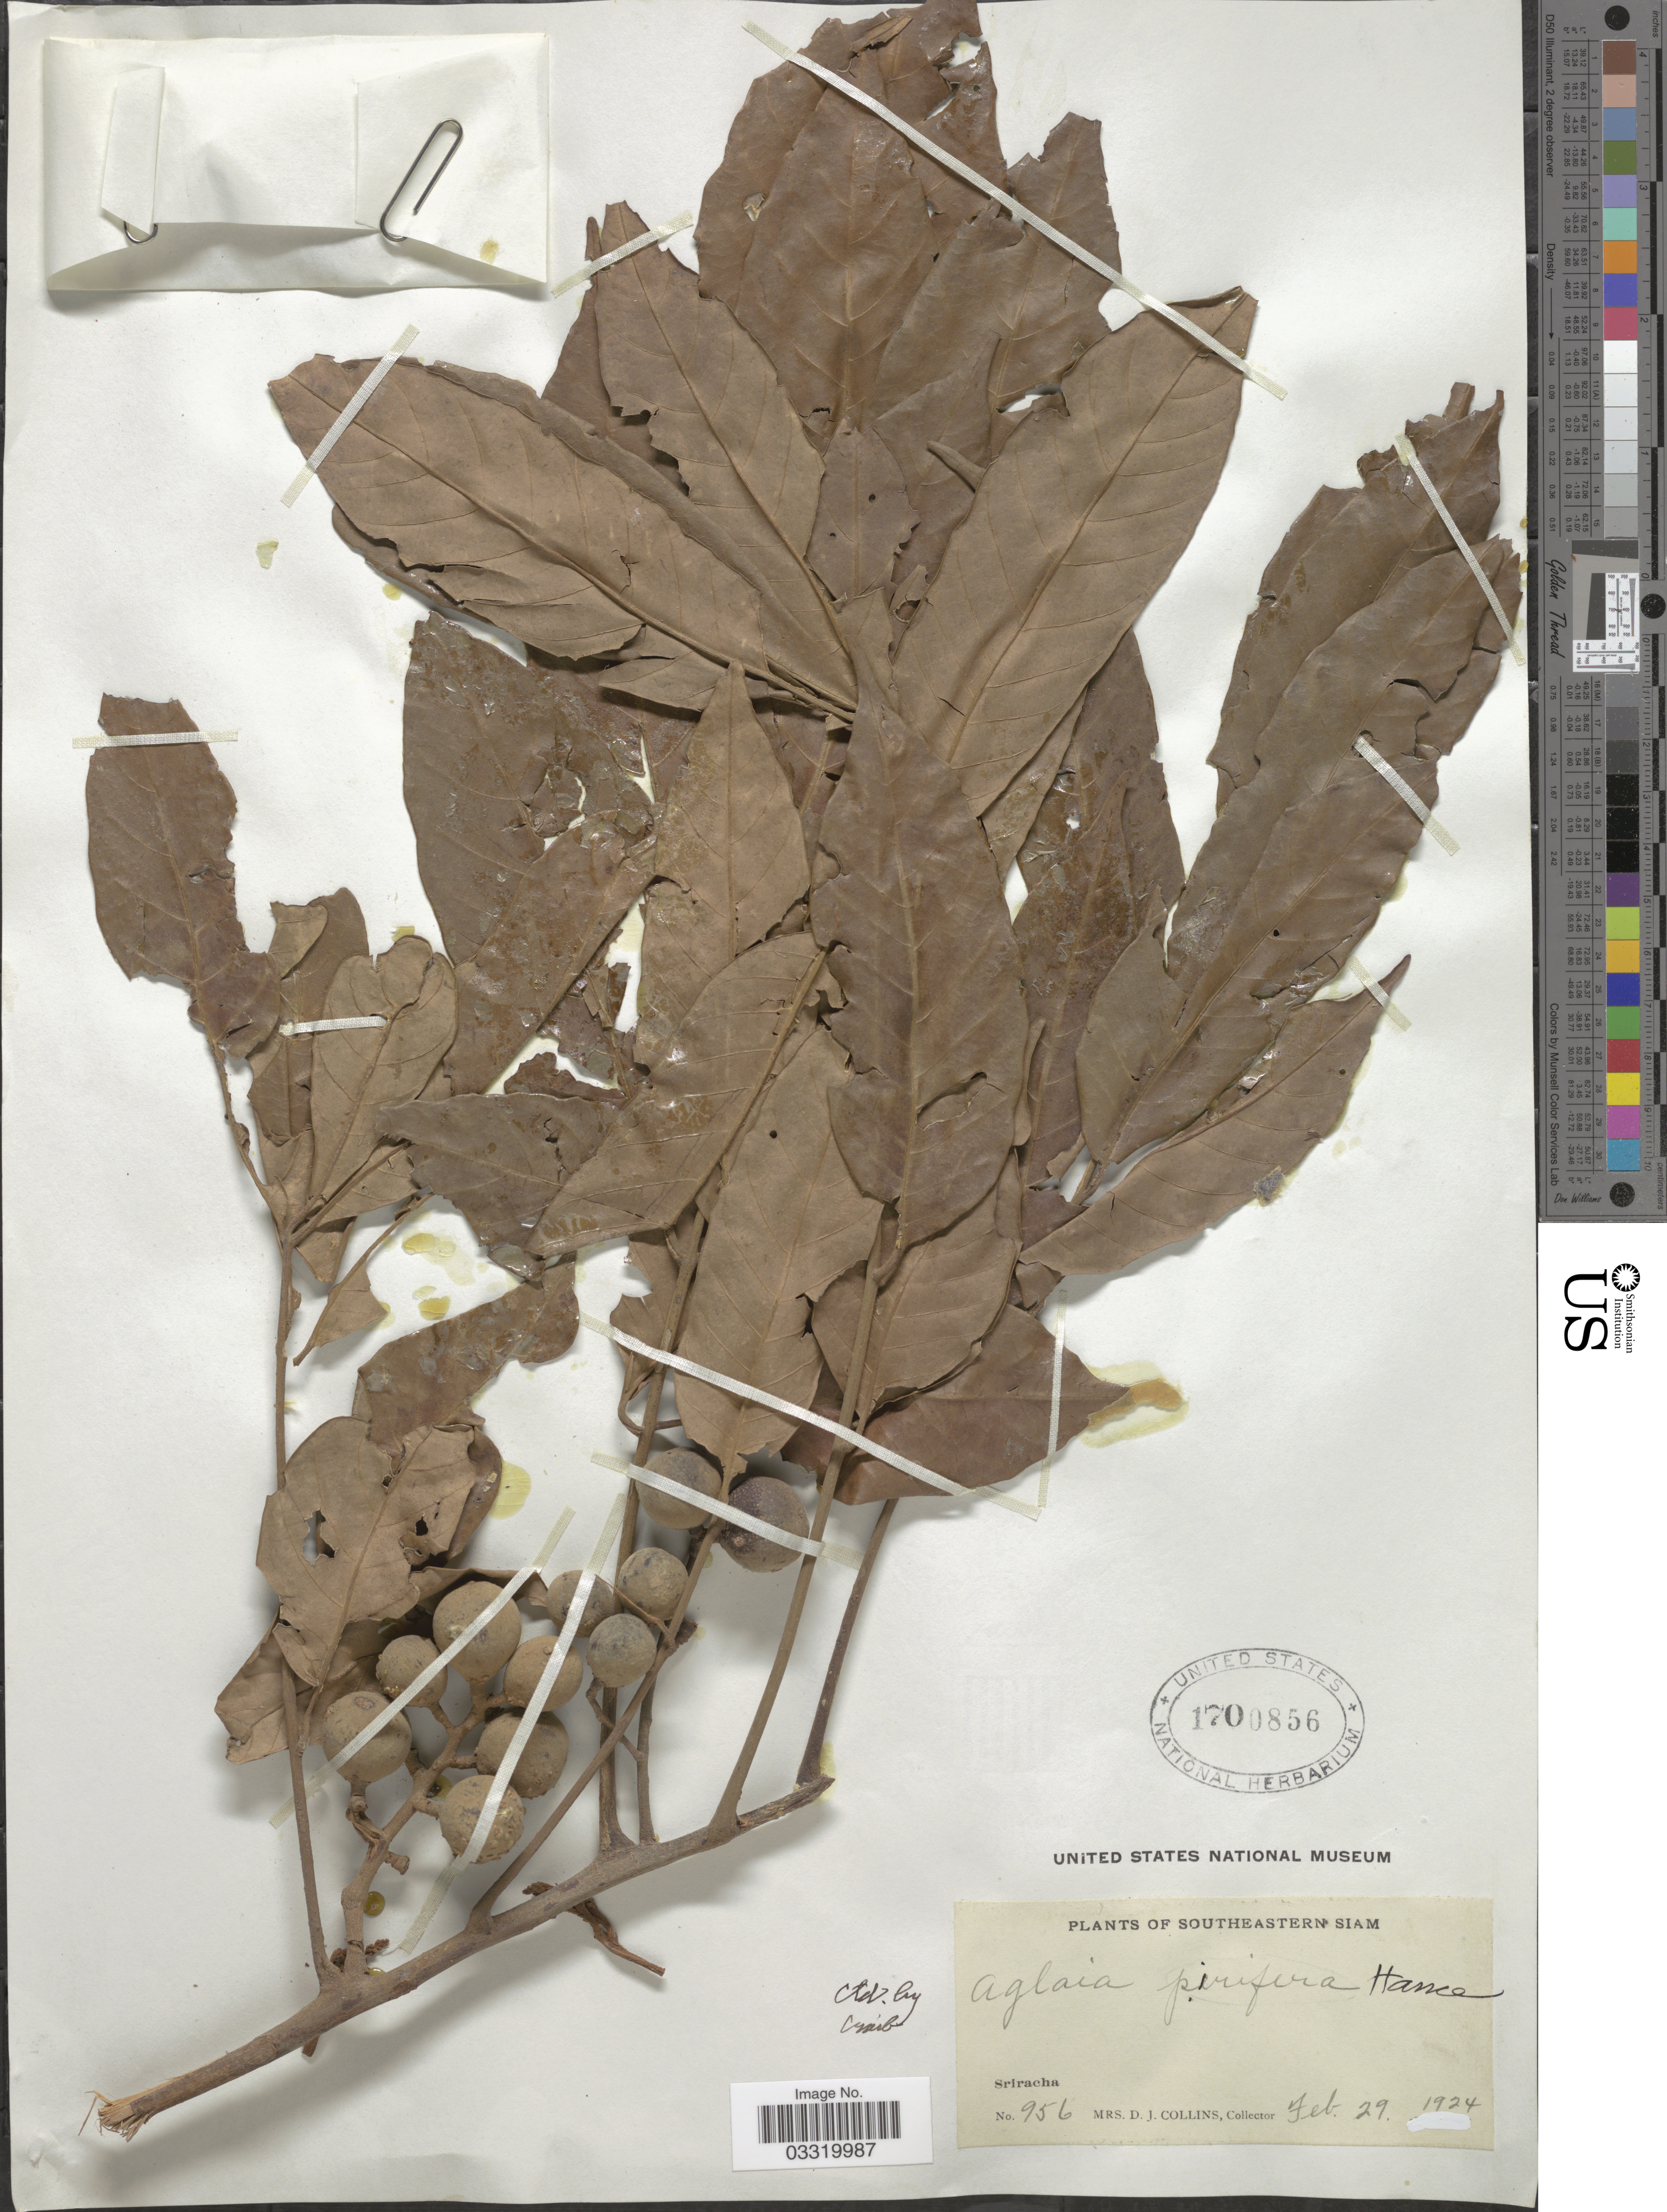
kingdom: Plantae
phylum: Tracheophyta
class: Magnoliopsida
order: Sapindales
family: Meliaceae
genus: Aglaia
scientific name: Aglaia edulis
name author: (Roxb.) Wall.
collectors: Mrs. D. J. Collins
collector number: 956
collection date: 1924-02-29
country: Thailand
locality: Southeastern Siam. Sriracha.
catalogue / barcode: US 1700856